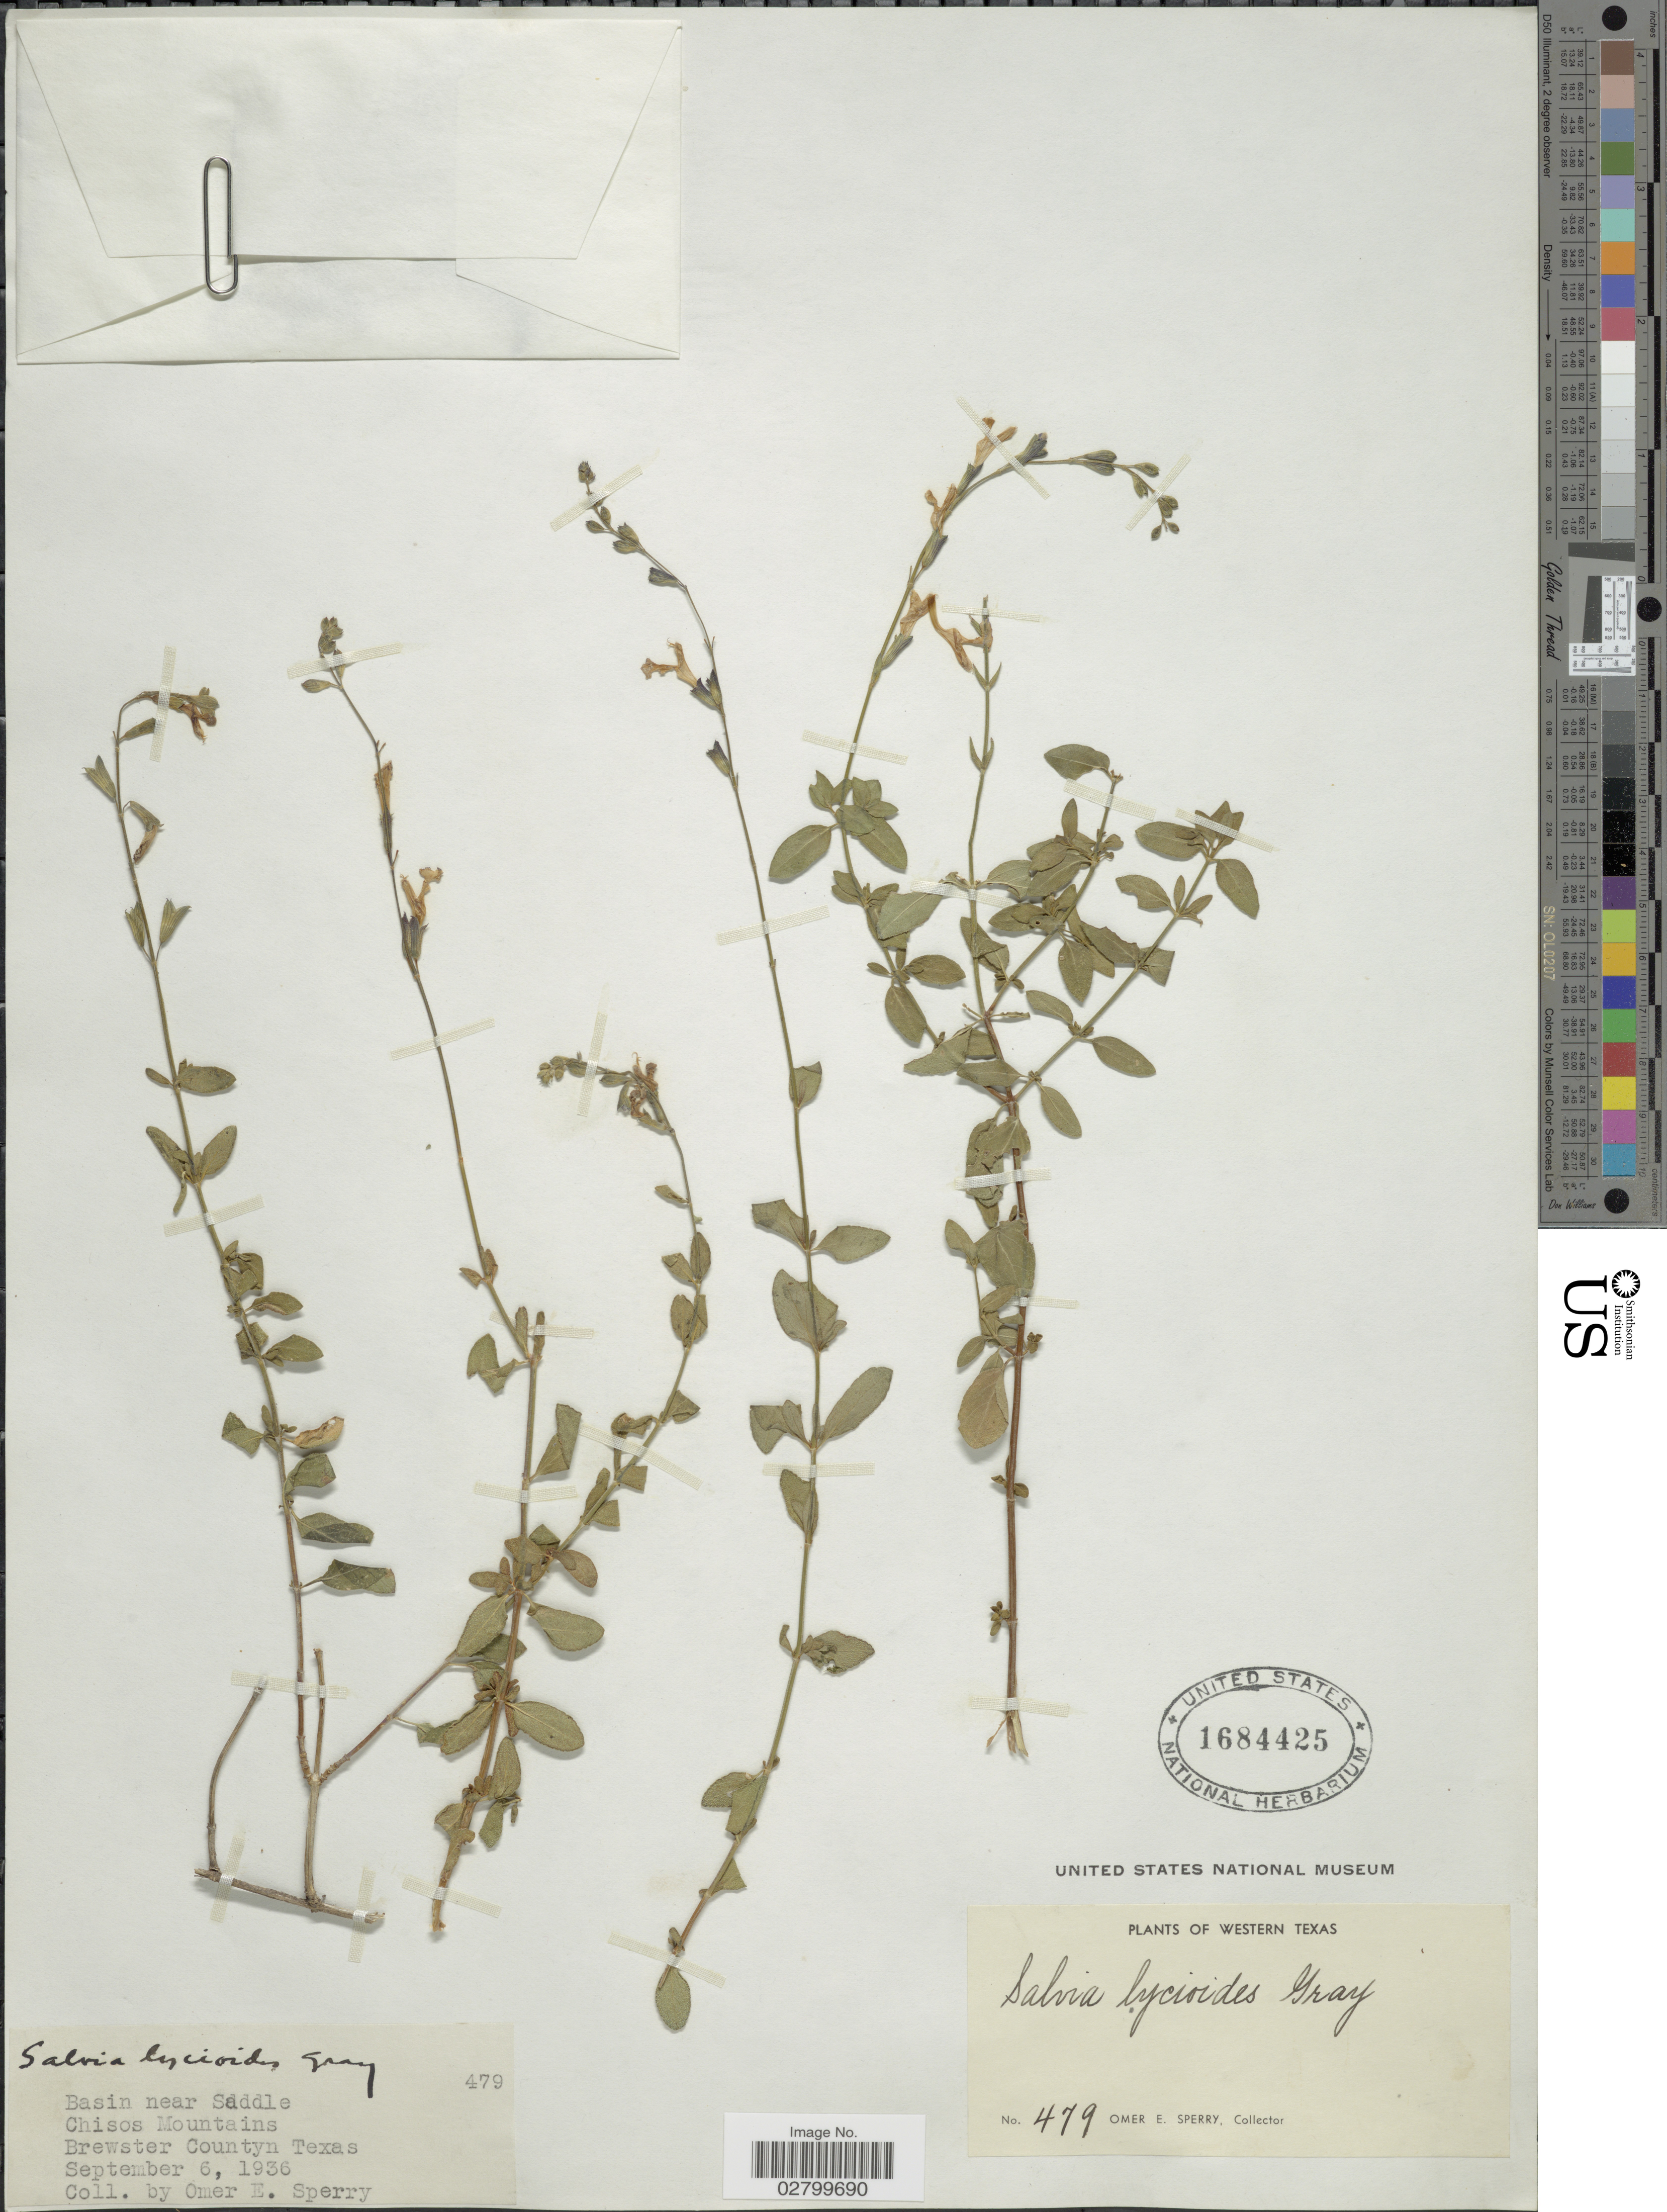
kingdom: Plantae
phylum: Tracheophyta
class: Magnoliopsida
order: Lamiales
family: Lamiaceae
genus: Salvia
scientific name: Salvia lycioides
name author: A. Gray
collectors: O. E. Sperry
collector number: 479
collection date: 1936-09-06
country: United States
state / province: Texas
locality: Western Texas. Basin near Saddle. Chisos Mountains. Brewster Countyn Texas.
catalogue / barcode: US 1684425